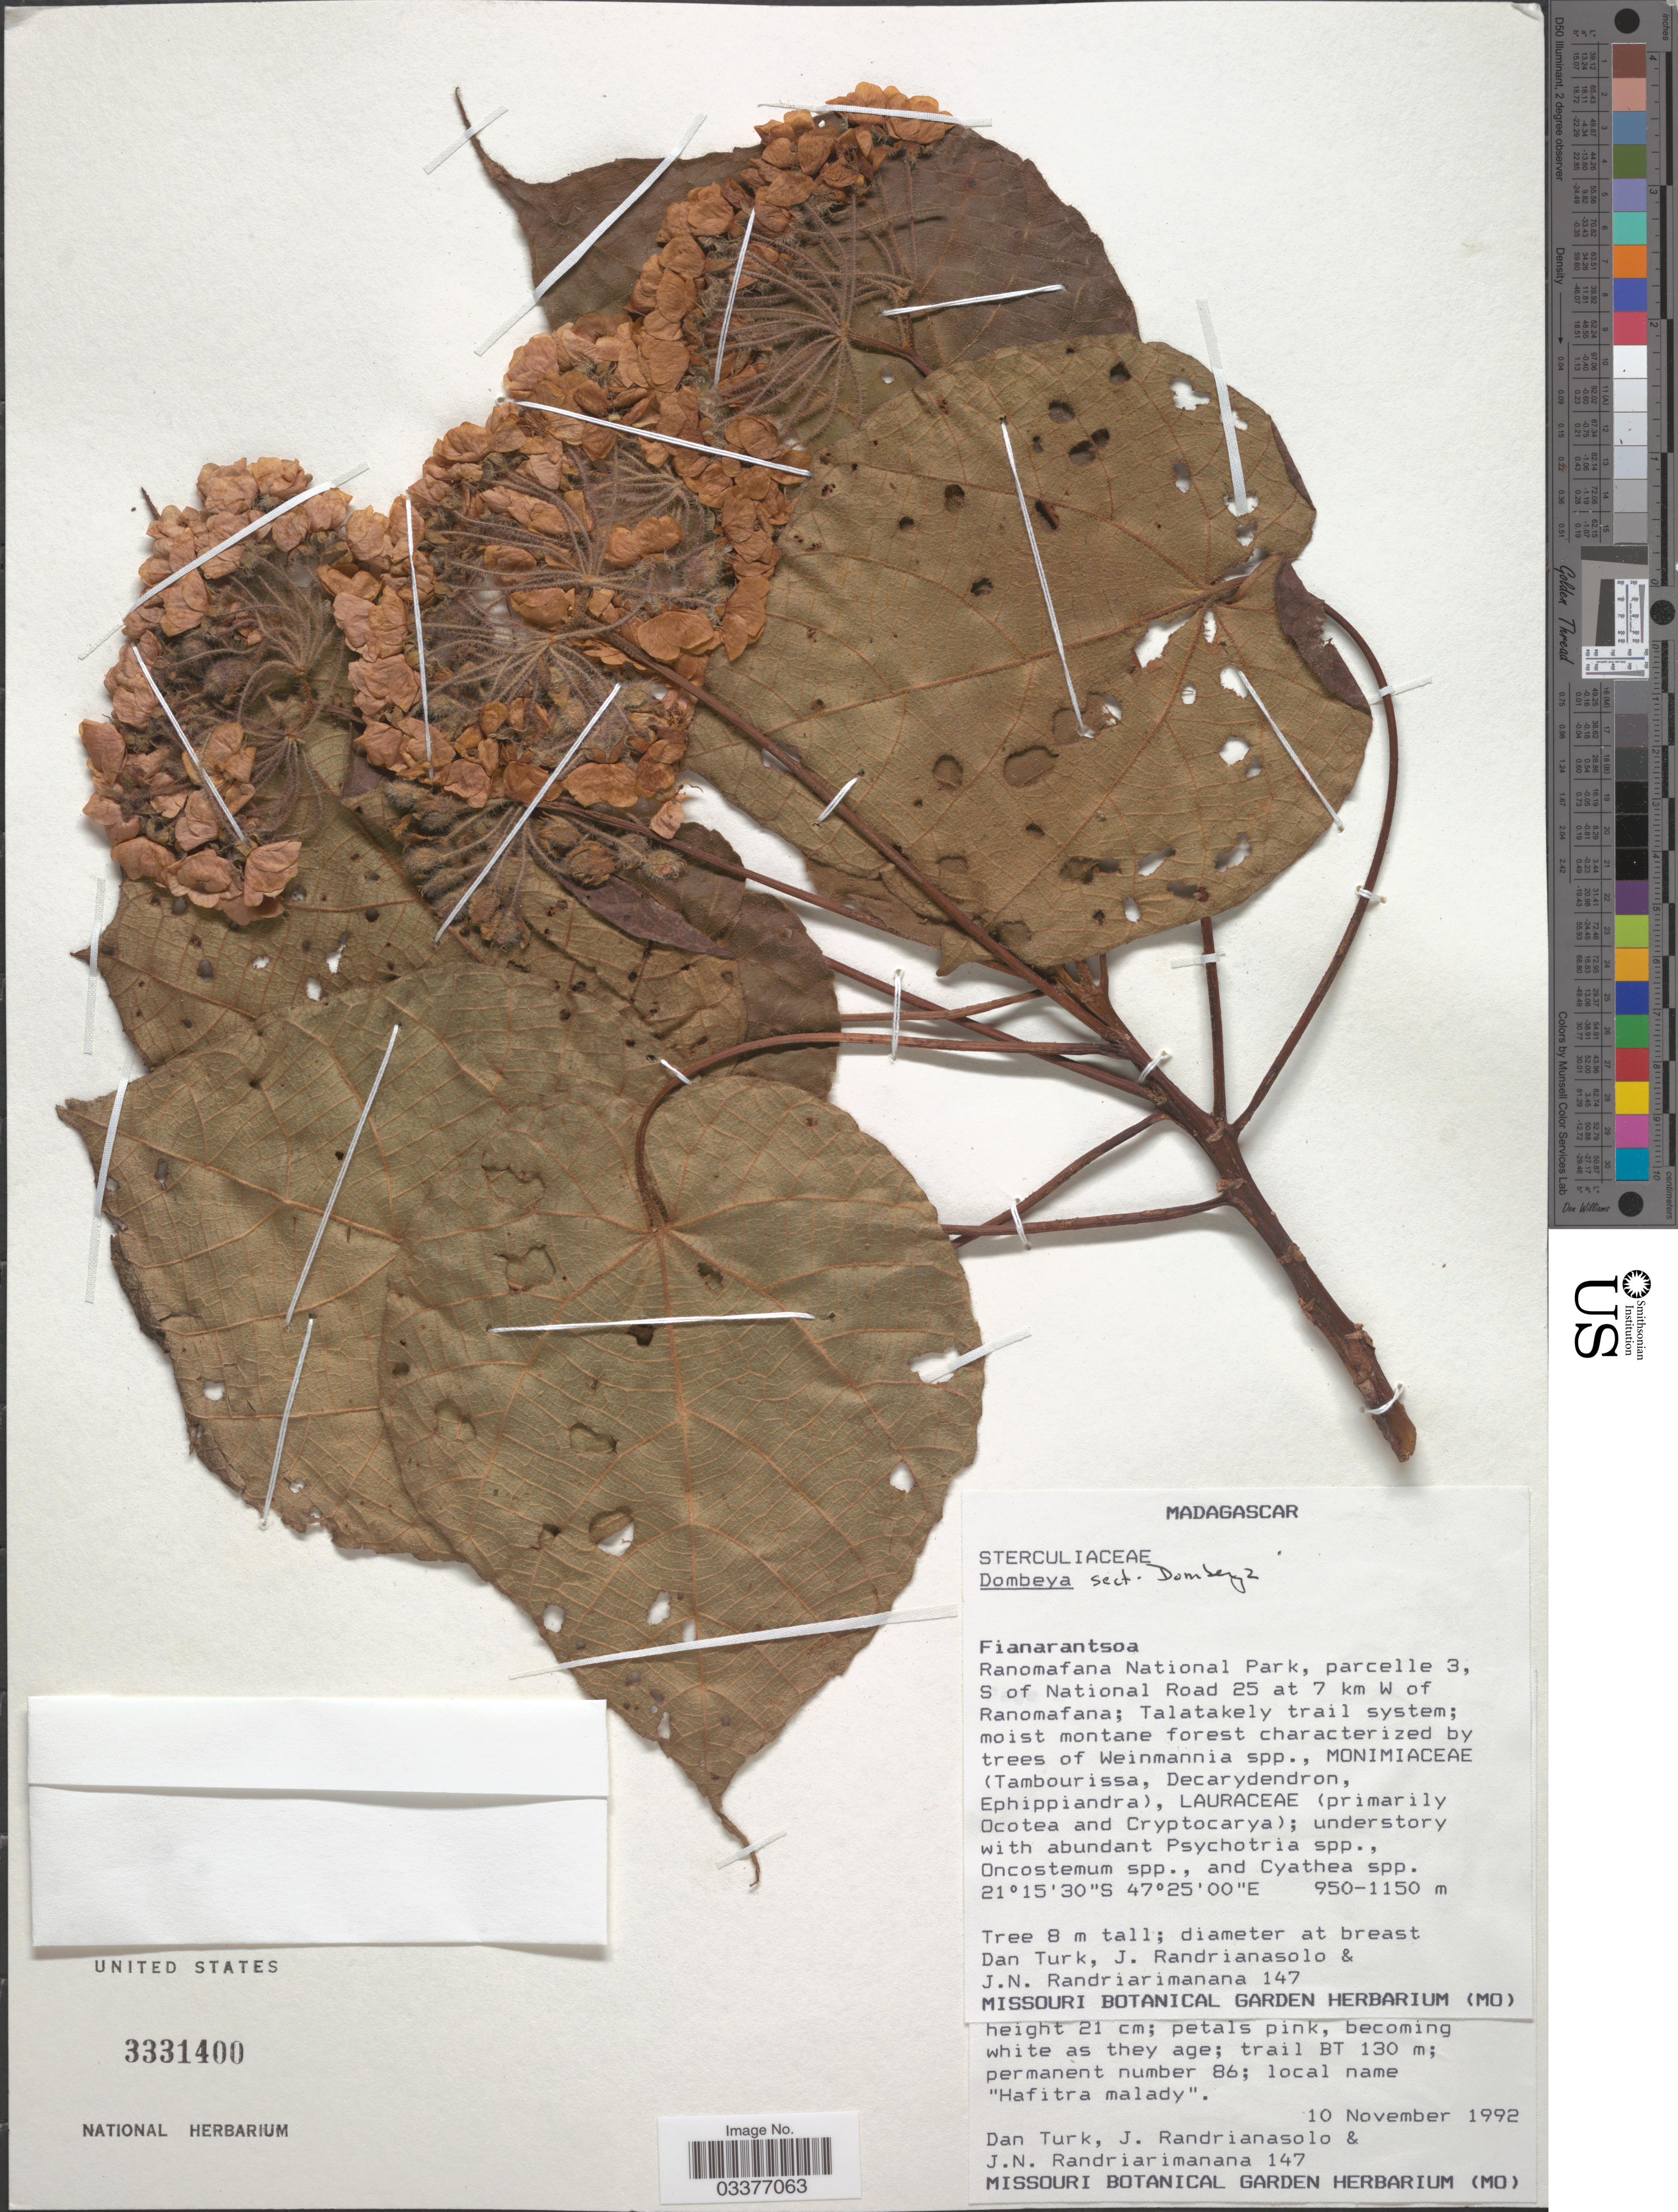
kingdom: Plantae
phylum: Tracheophyta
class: Magnoliopsida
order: Malvales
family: Malvaceae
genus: Dombeya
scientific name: Dombeya sp.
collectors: D. Turk, J. Randrianasolo & J. Randriarimanana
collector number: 147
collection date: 1992-11-10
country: Madagascar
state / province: Vatovavy Fitovinany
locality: Ranomafana National Park, parcelle 3, S of National Road 25 at 7 km W of Ranomafana; Talatakely trail system.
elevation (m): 950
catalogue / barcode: US 3331400